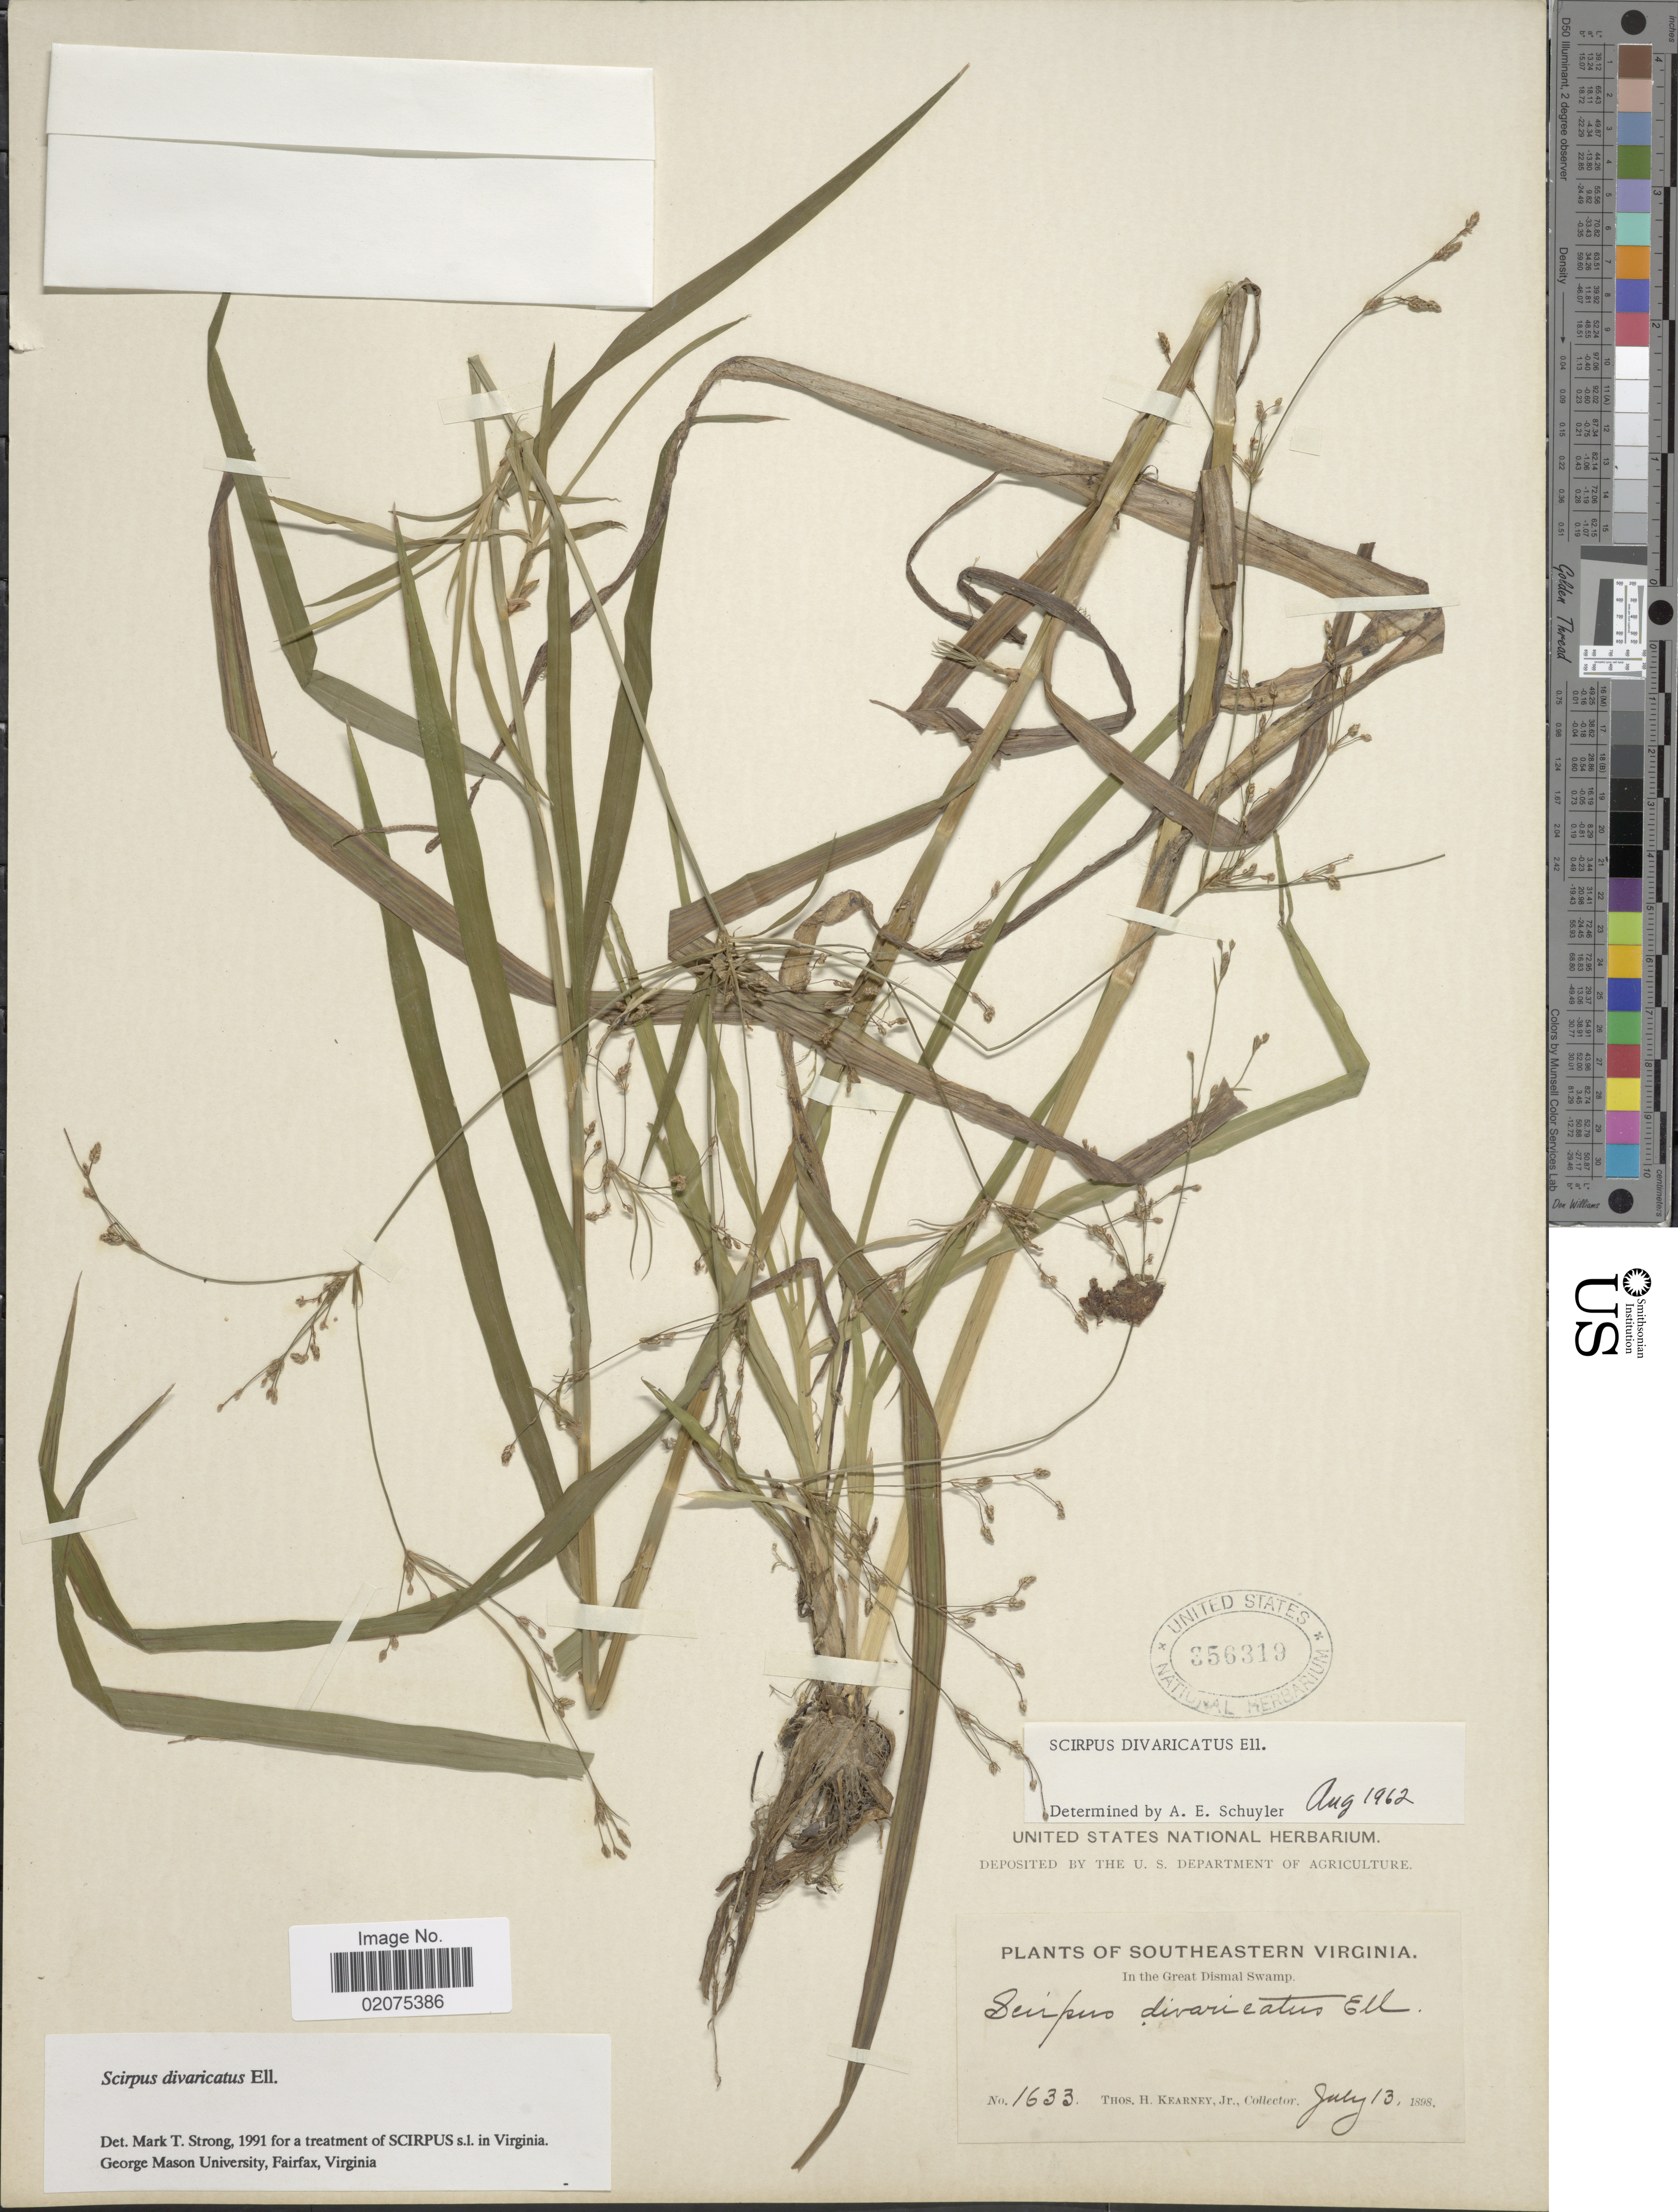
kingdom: Plantae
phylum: Tracheophyta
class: Liliopsida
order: Poales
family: Cyperaceae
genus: Scirpus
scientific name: Scirpus divaricatus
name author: Elliott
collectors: T. H. Kearney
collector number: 1633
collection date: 1898-07-13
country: United States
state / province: Virginia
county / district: City of Chesapeake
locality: Southeastern Virginia. In the Great Dismal Swamp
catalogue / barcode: US 356319